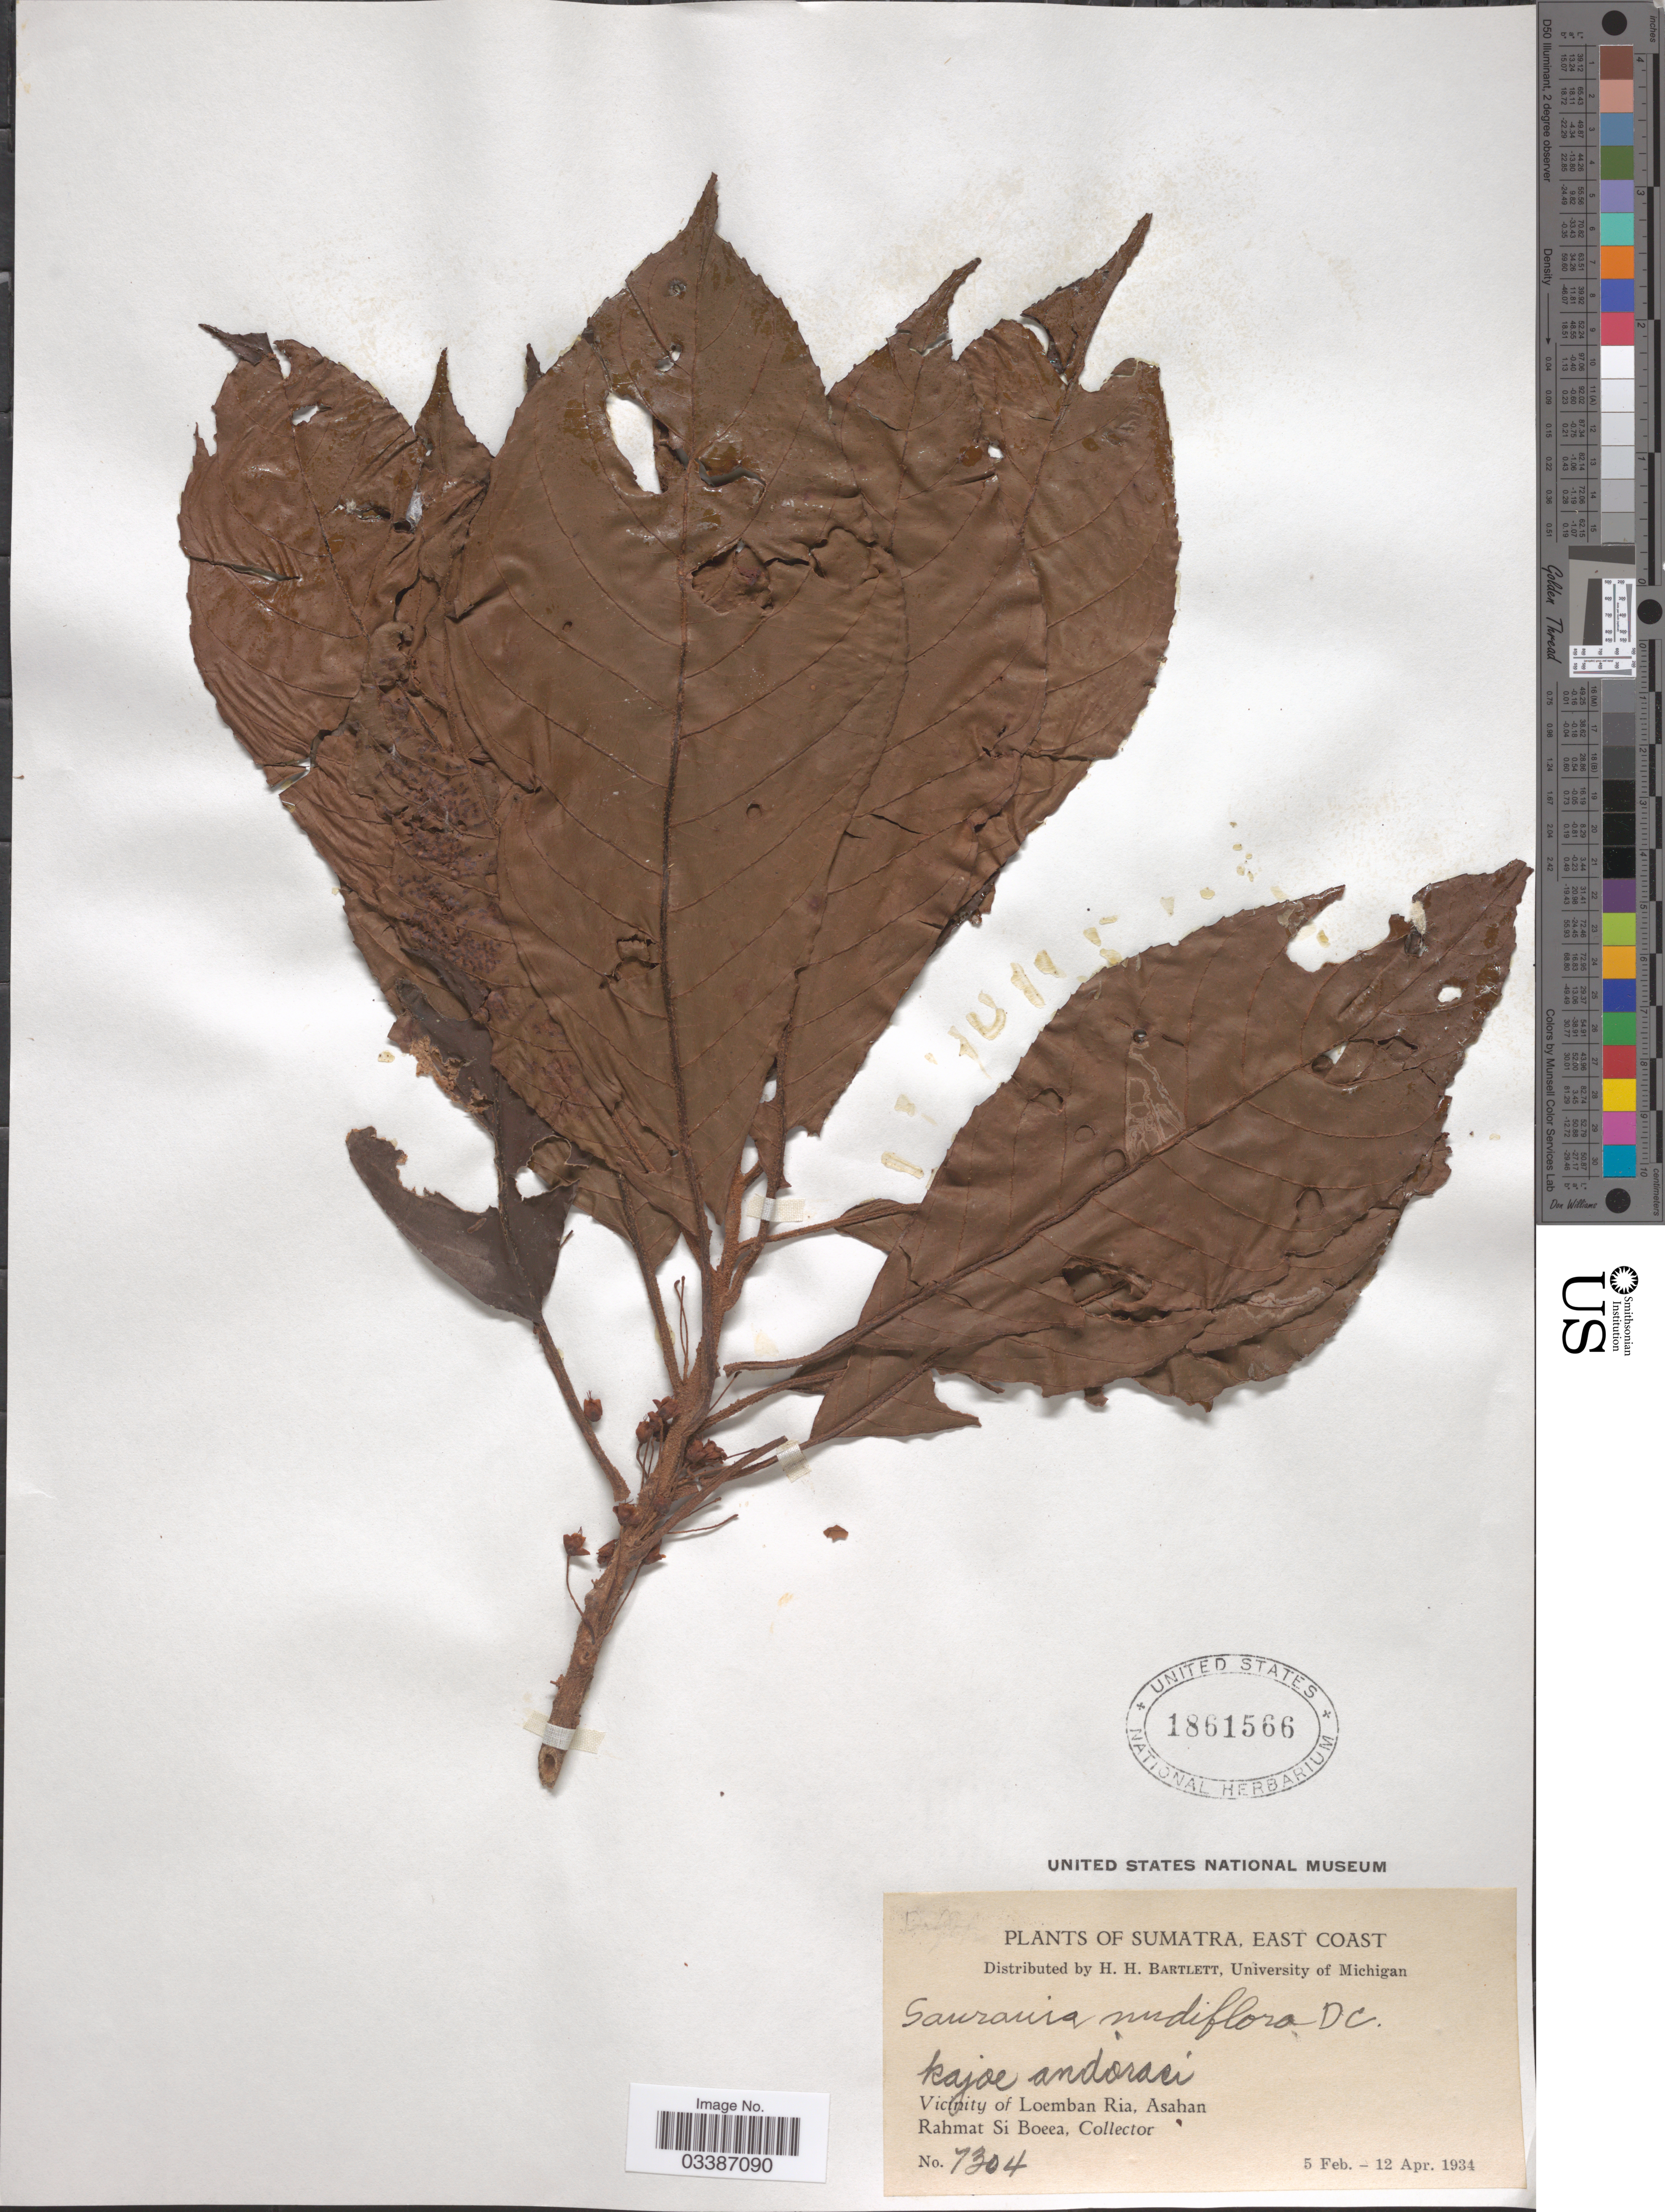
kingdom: Plantae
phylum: Tracheophyta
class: Magnoliopsida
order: Ericales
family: Actinidiaceae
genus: Saurauia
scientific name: Saurauia nudiflora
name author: DC.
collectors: Rahmat Si Boeea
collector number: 7304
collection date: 1934-02-05/1934-04-12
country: Indonesia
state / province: Sumatra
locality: East Coast. Vicinity of Loemban Ria, Asahan.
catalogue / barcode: US 1861566